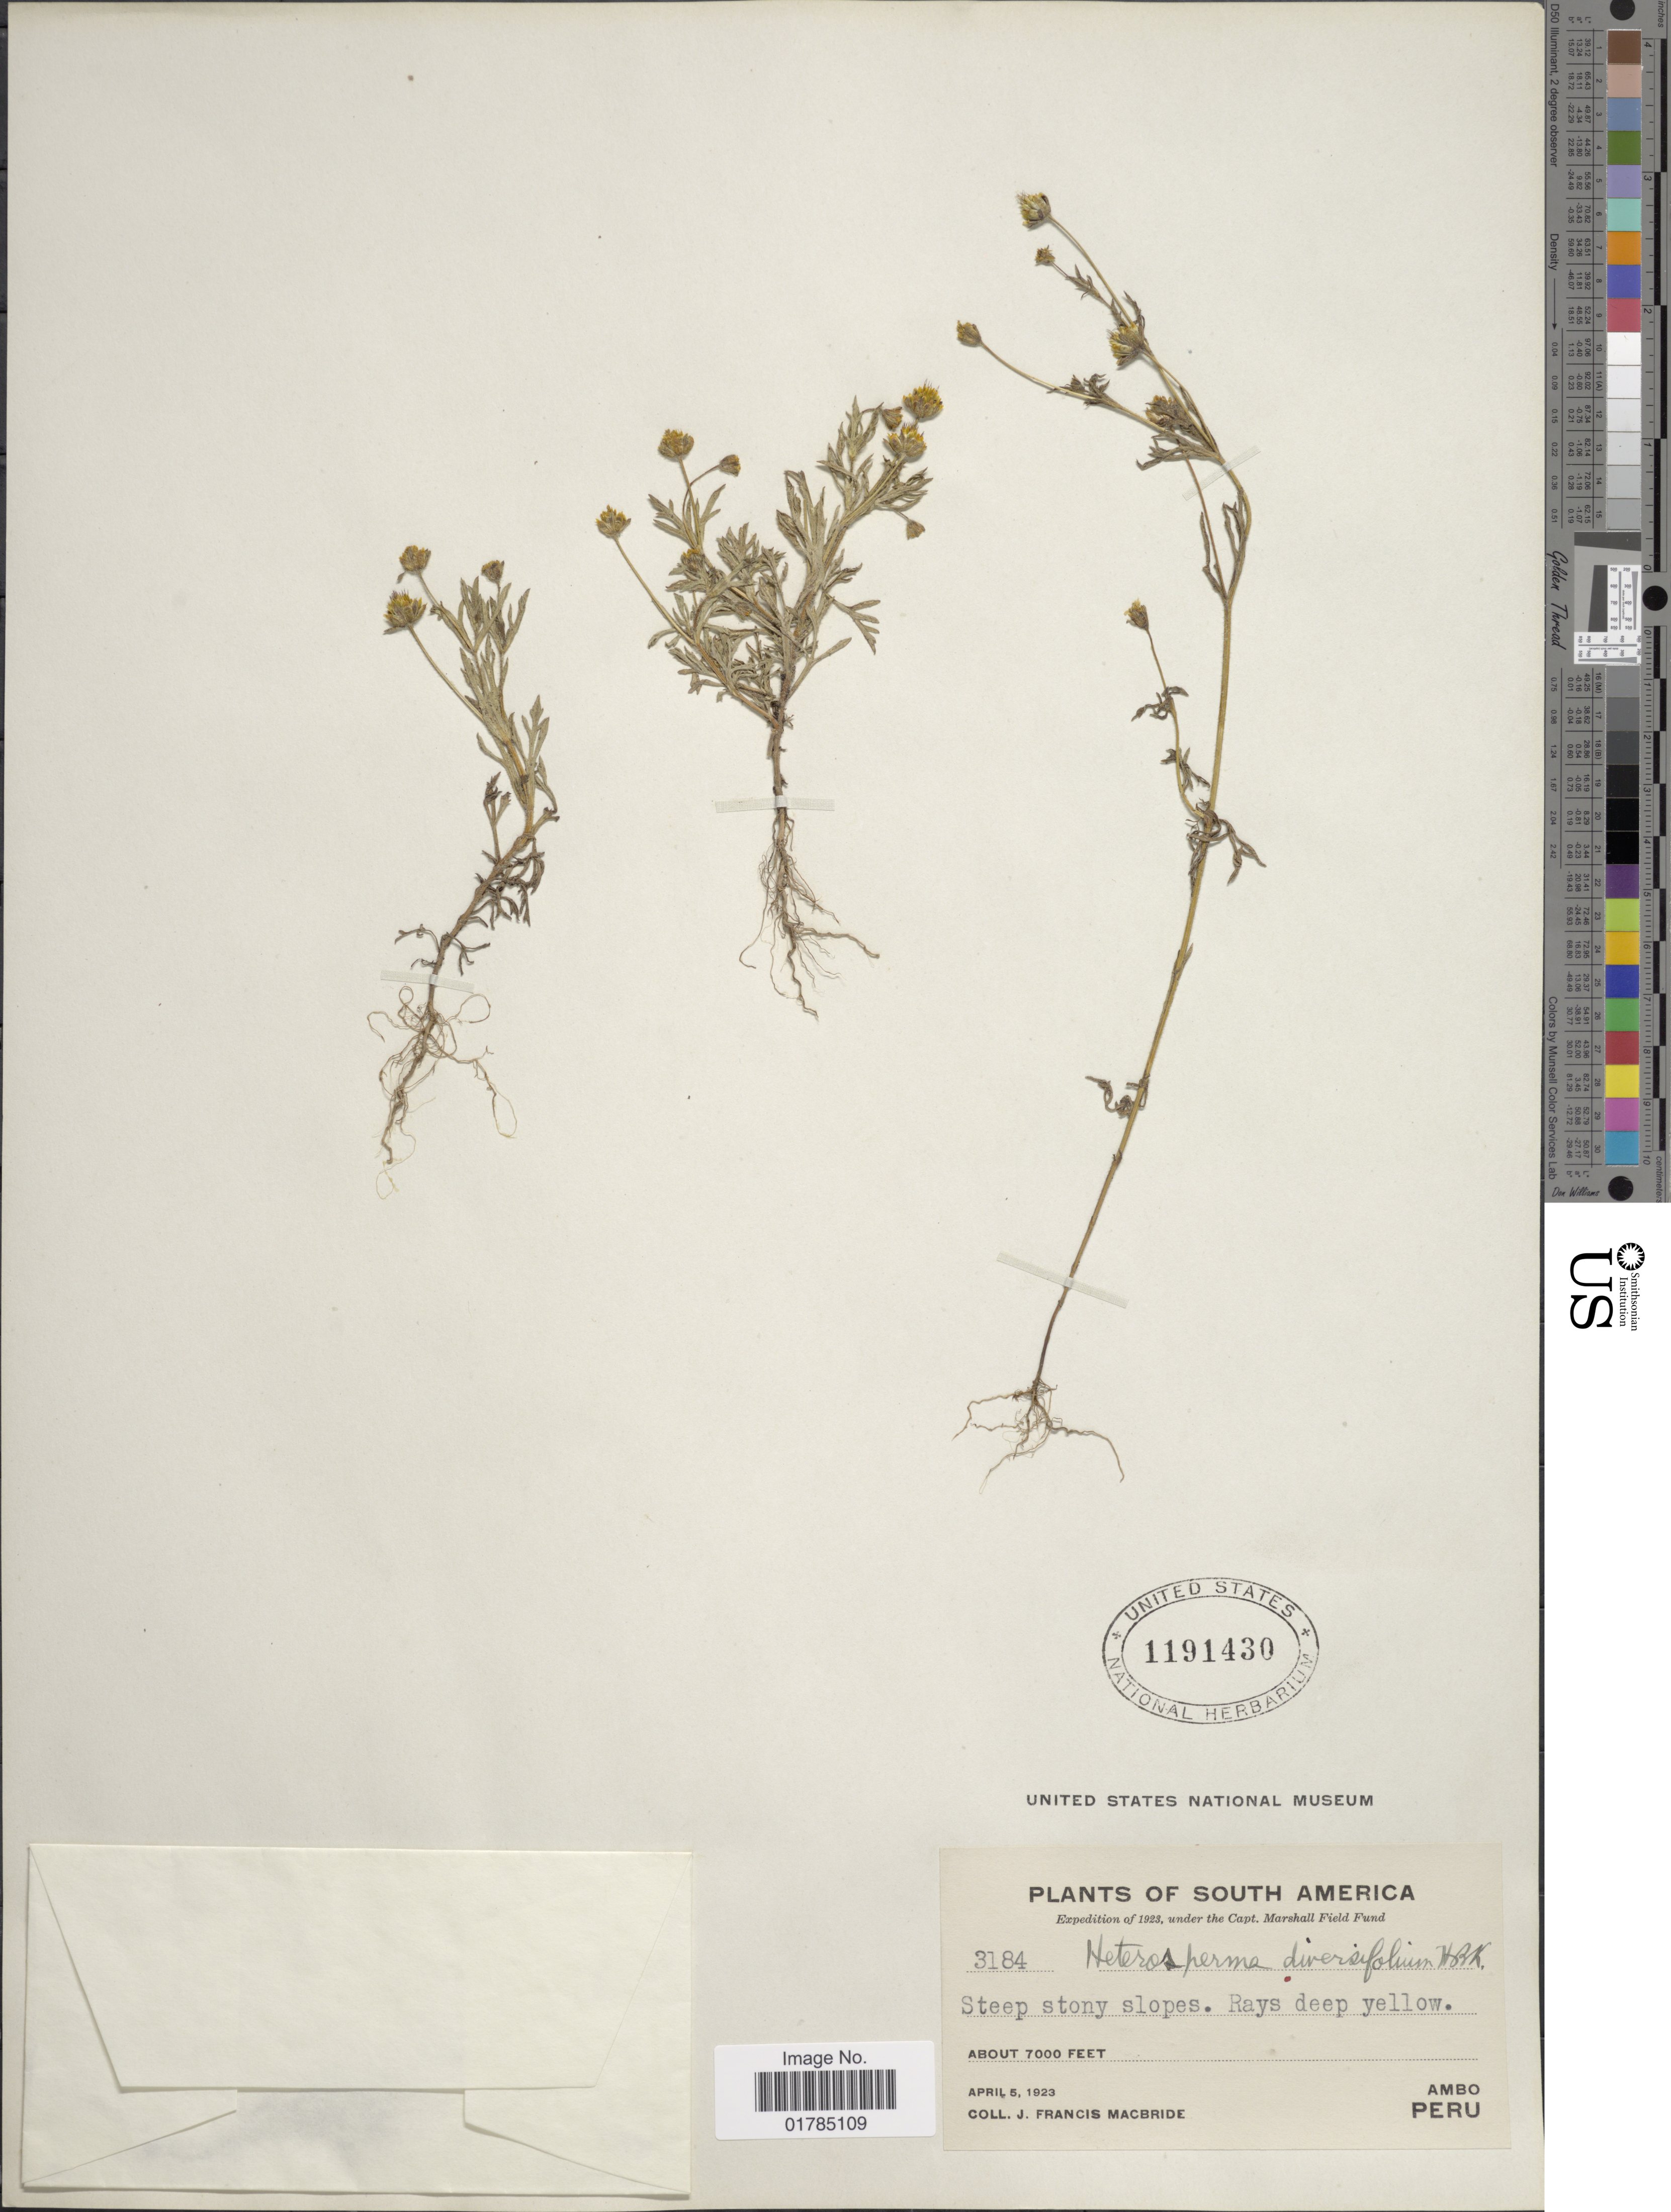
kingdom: Plantae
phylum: Tracheophyta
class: Magnoliopsida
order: Asterales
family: Asteraceae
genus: Heterosperma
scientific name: Heterosperma diversifolium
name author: Kunth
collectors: J. F. Macbride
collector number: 3184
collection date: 1923-04-05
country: Peru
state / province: Huánuco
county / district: Ambo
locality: Ambo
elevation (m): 2134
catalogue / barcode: US 1191430